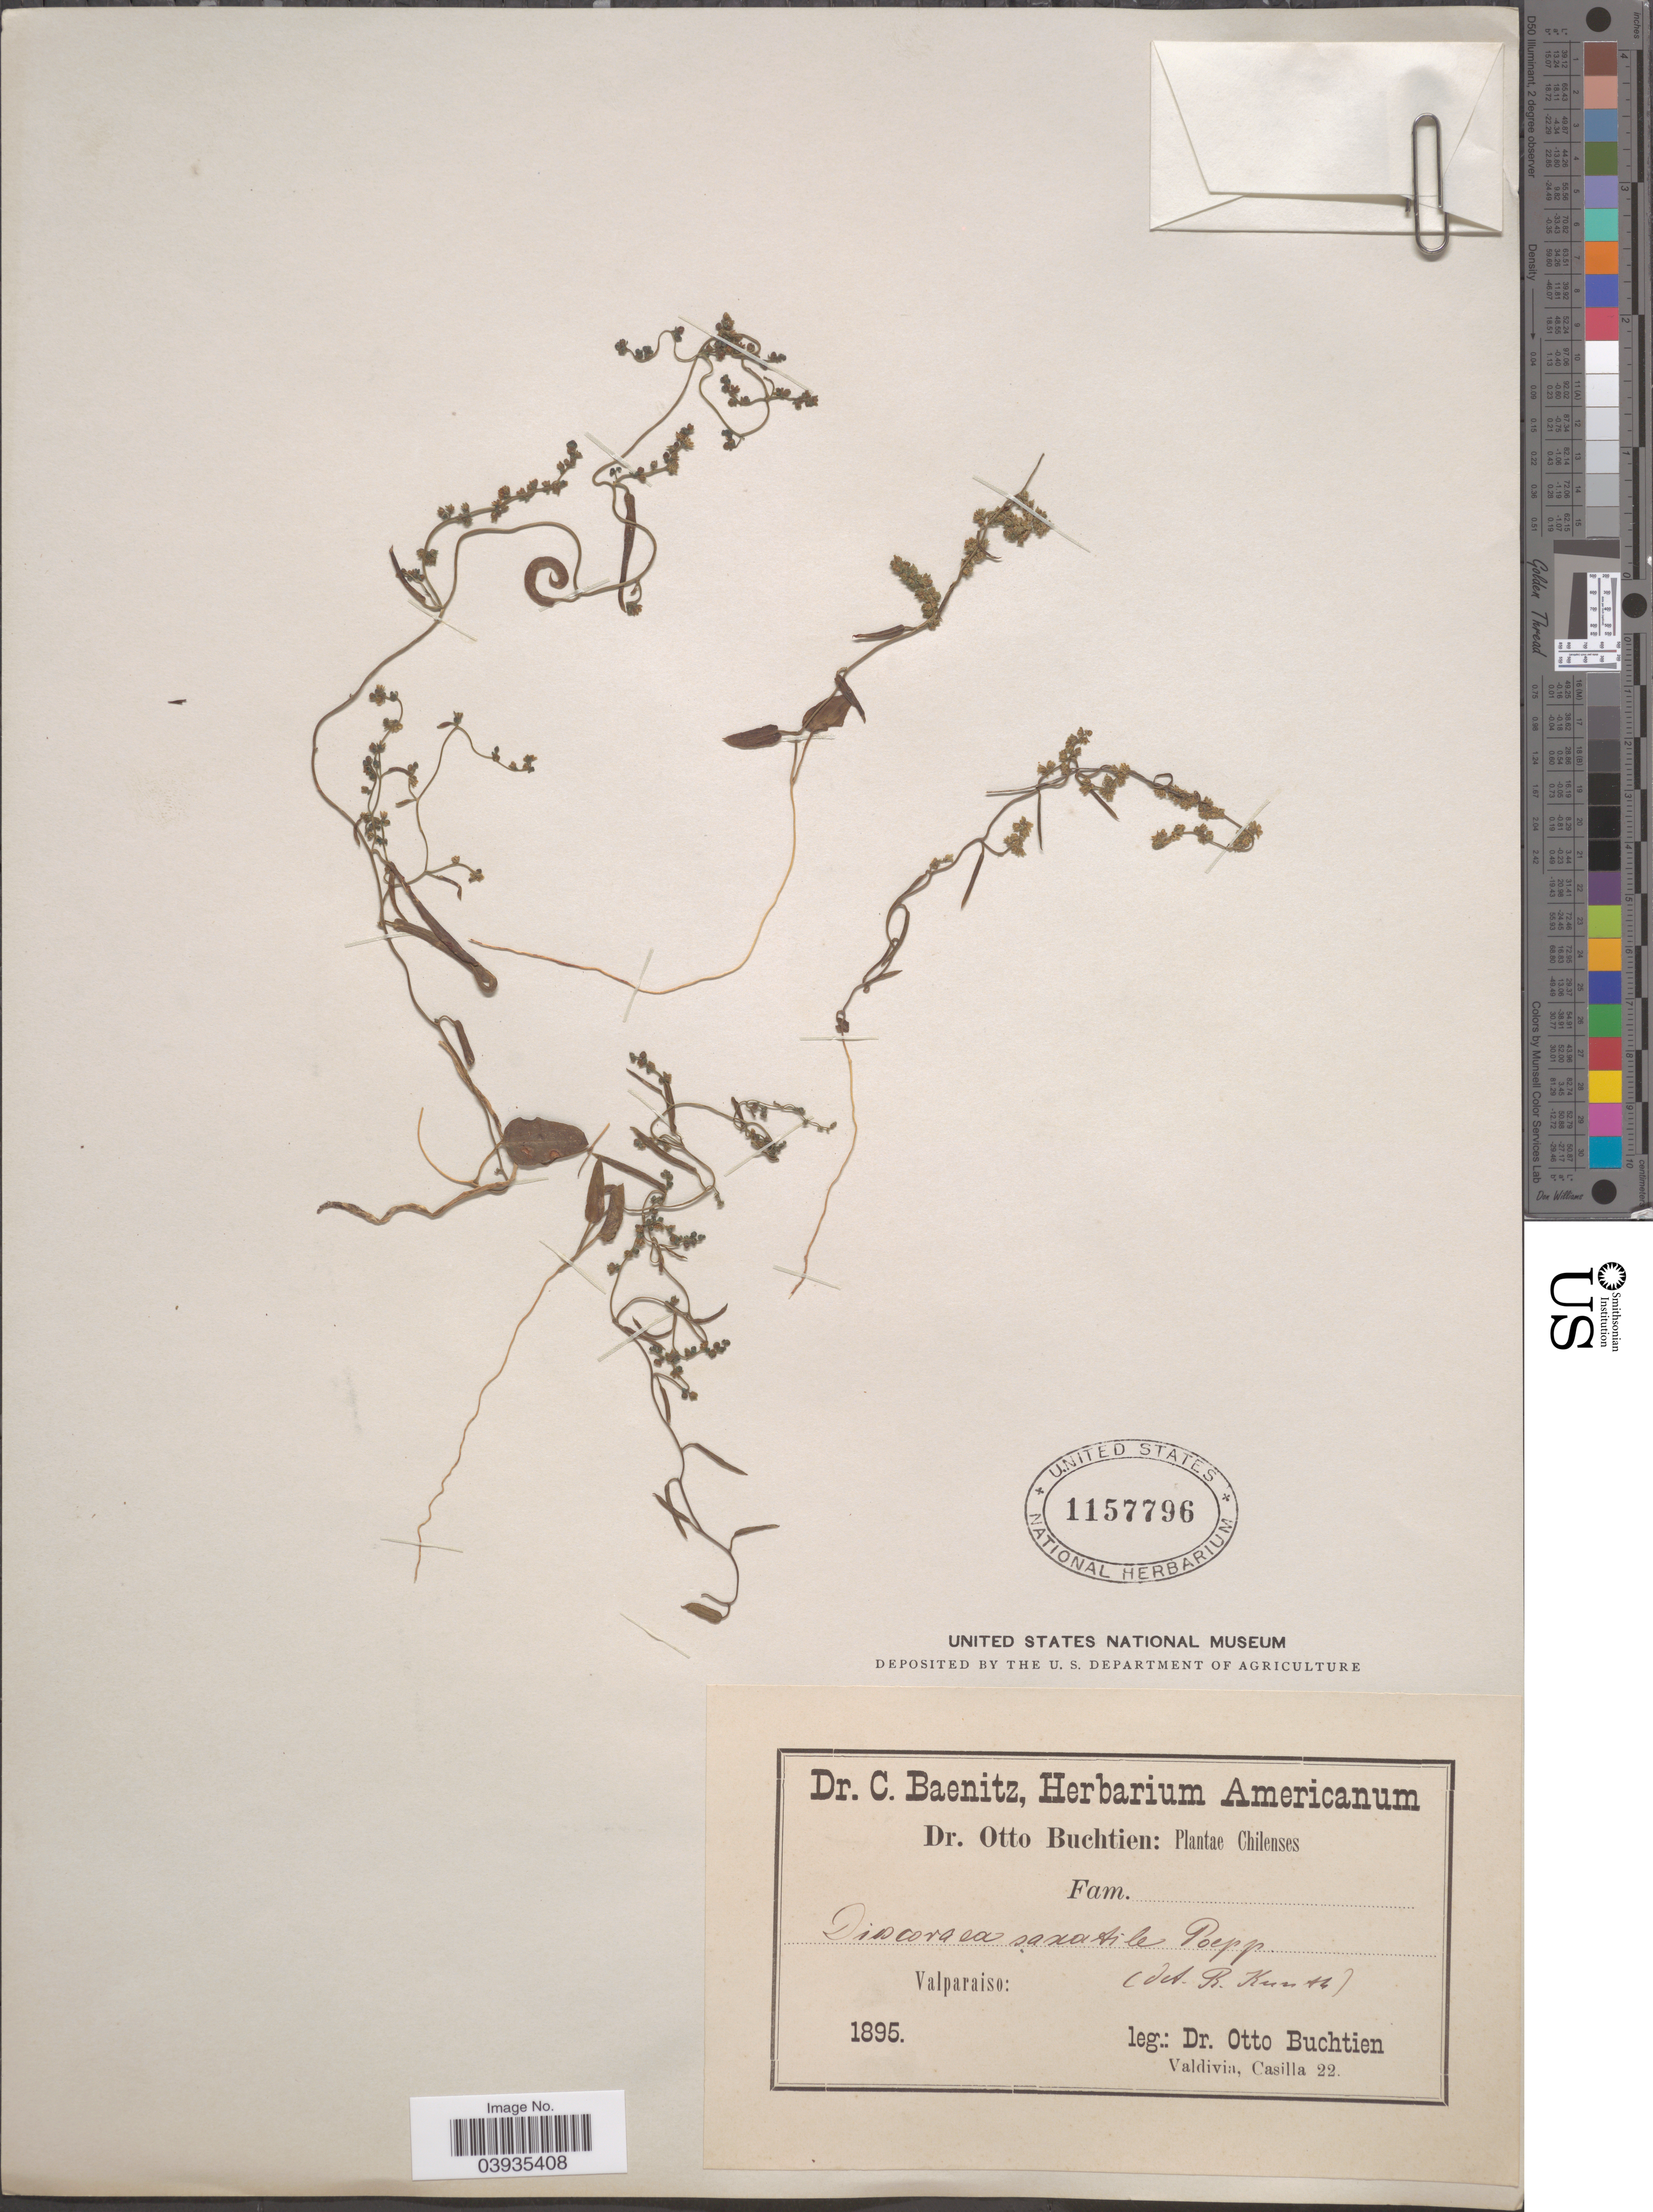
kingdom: Plantae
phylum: Tracheophyta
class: Liliopsida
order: Dioscoreales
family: Dioscoreaceae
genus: Dioscorea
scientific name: Dioscorea saxatilis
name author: Poepp.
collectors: O. Buchtien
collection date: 1895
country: Chile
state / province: Valparaíso (V)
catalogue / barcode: US 1157796